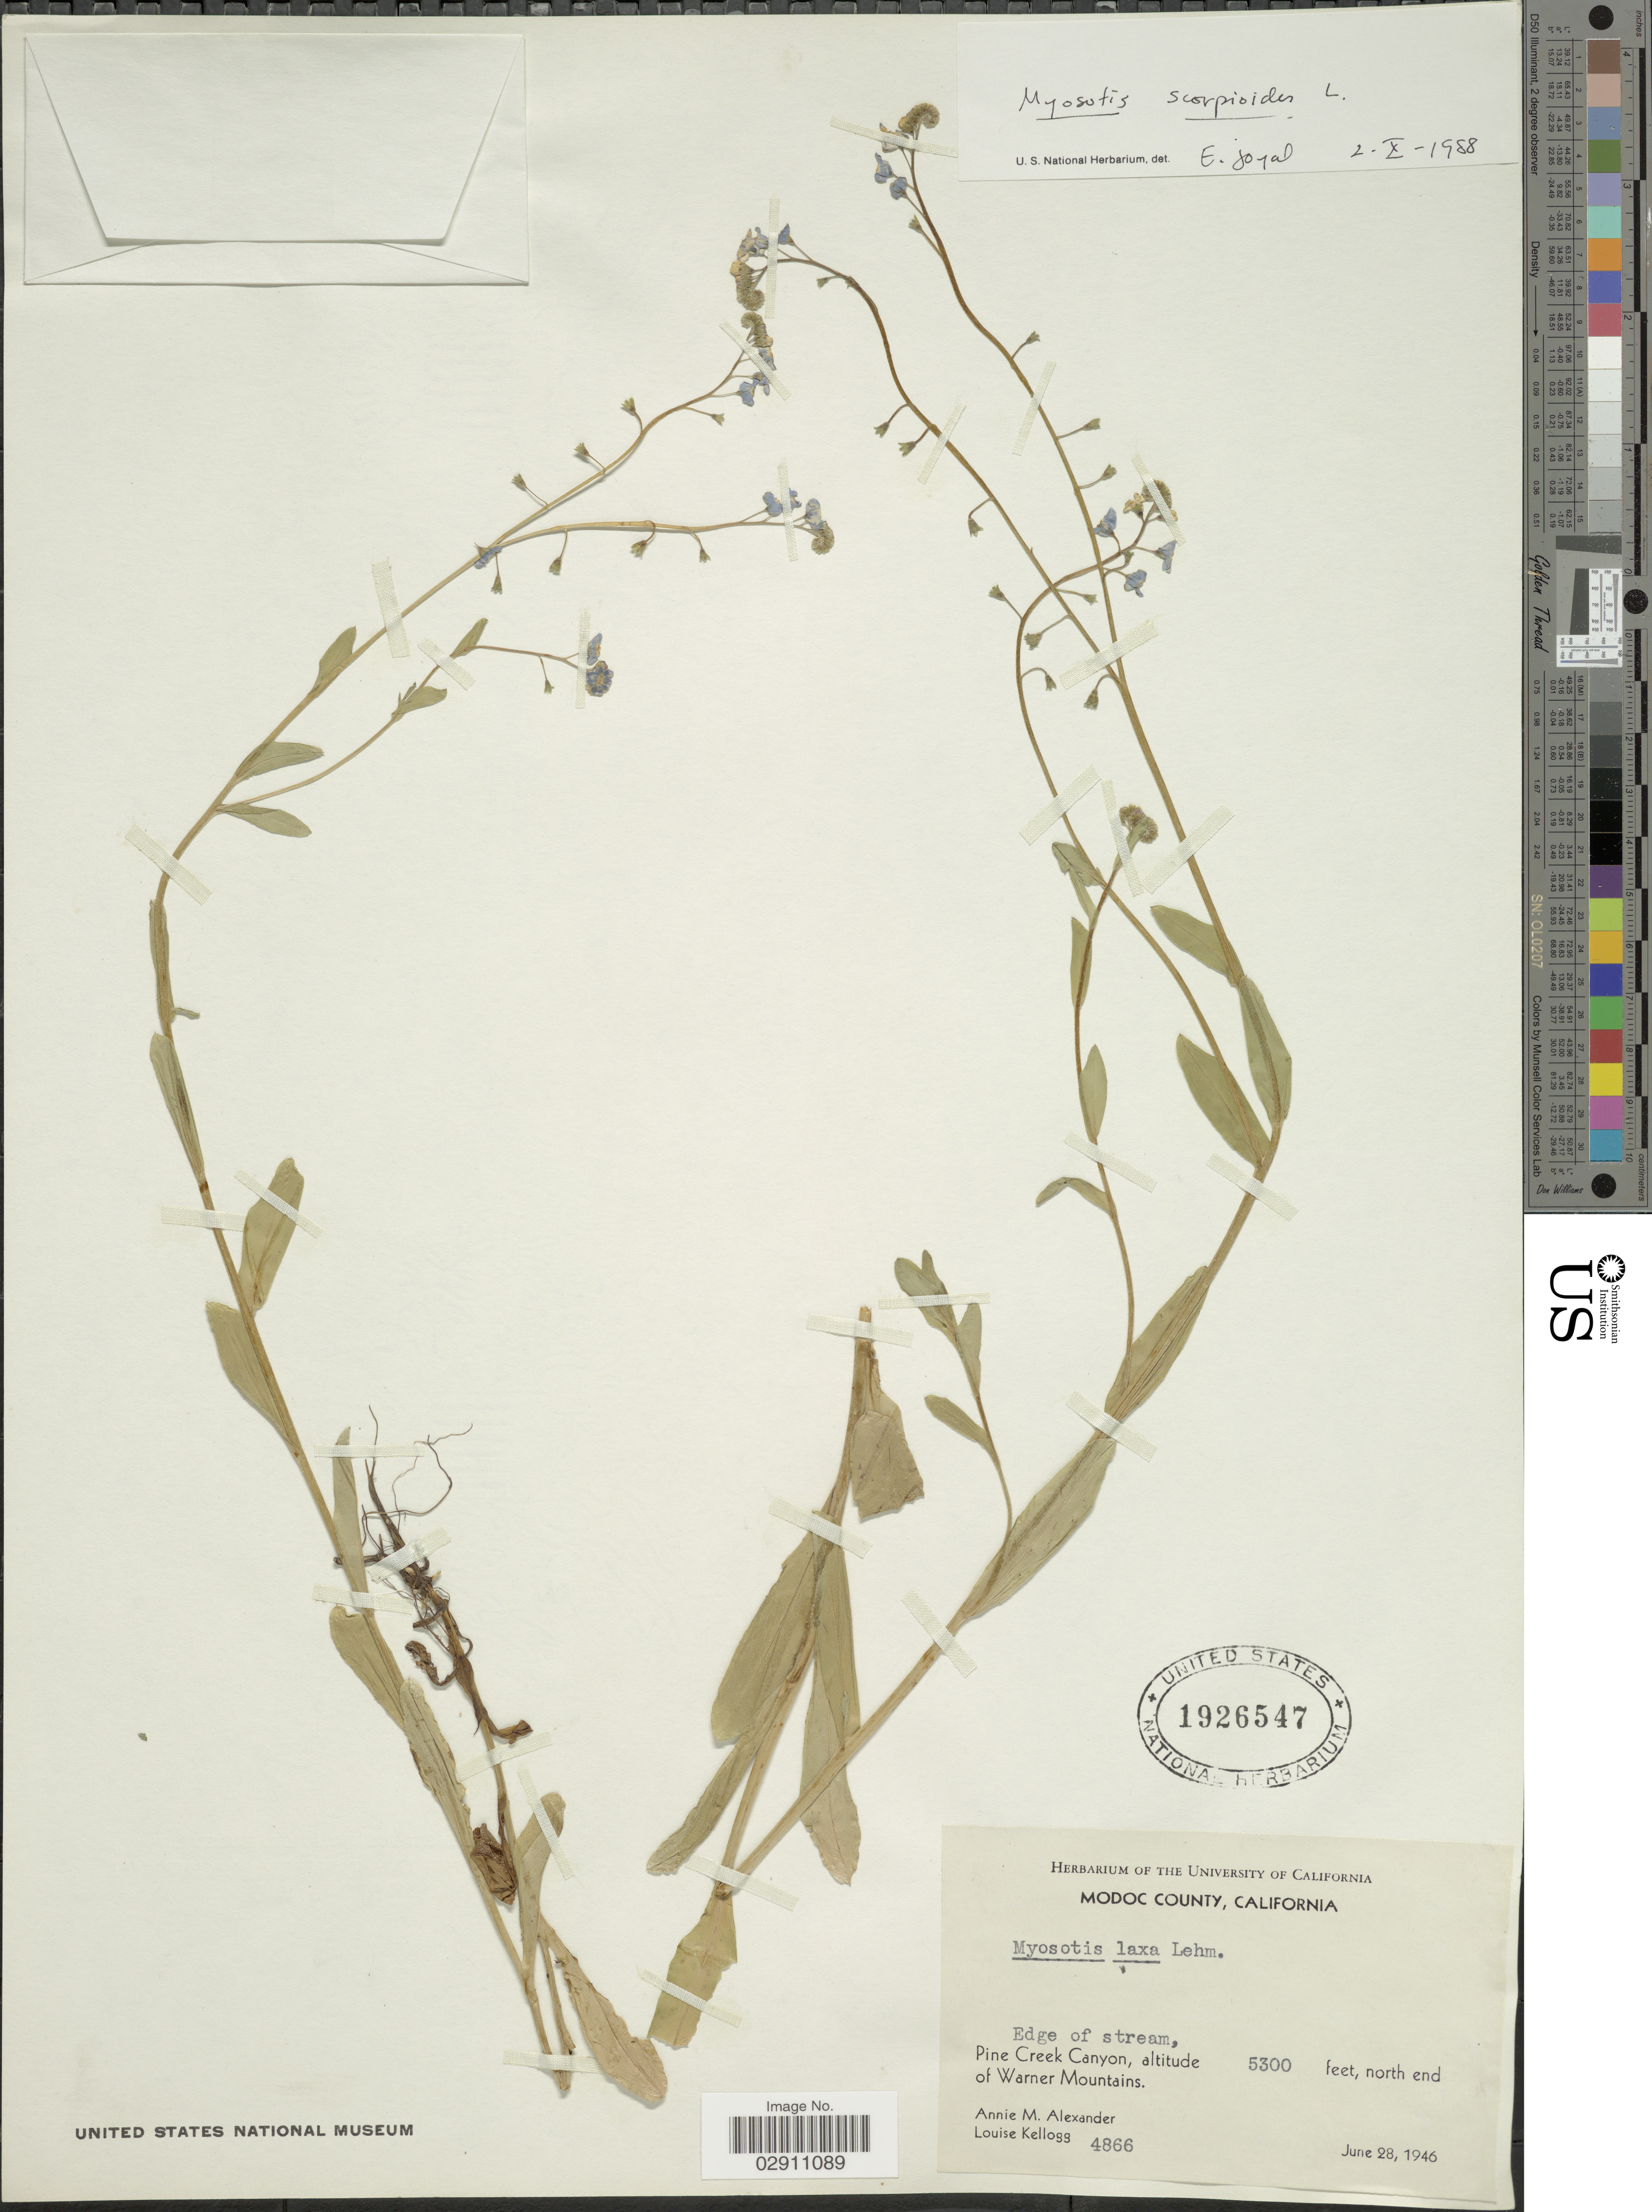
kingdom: Plantae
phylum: Tracheophyta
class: Magnoliopsida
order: Boraginales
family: Boraginaceae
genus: Myosotis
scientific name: Myosotis scorpioides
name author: L.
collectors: A. M. Alexander & L. Kellogg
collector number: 4866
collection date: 1946-06-28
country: United States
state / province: California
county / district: Modoc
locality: Modoc County, Edge of Stream, Pine Creek Canyon, north end of Warner Mountains.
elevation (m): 1615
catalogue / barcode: US 1926547